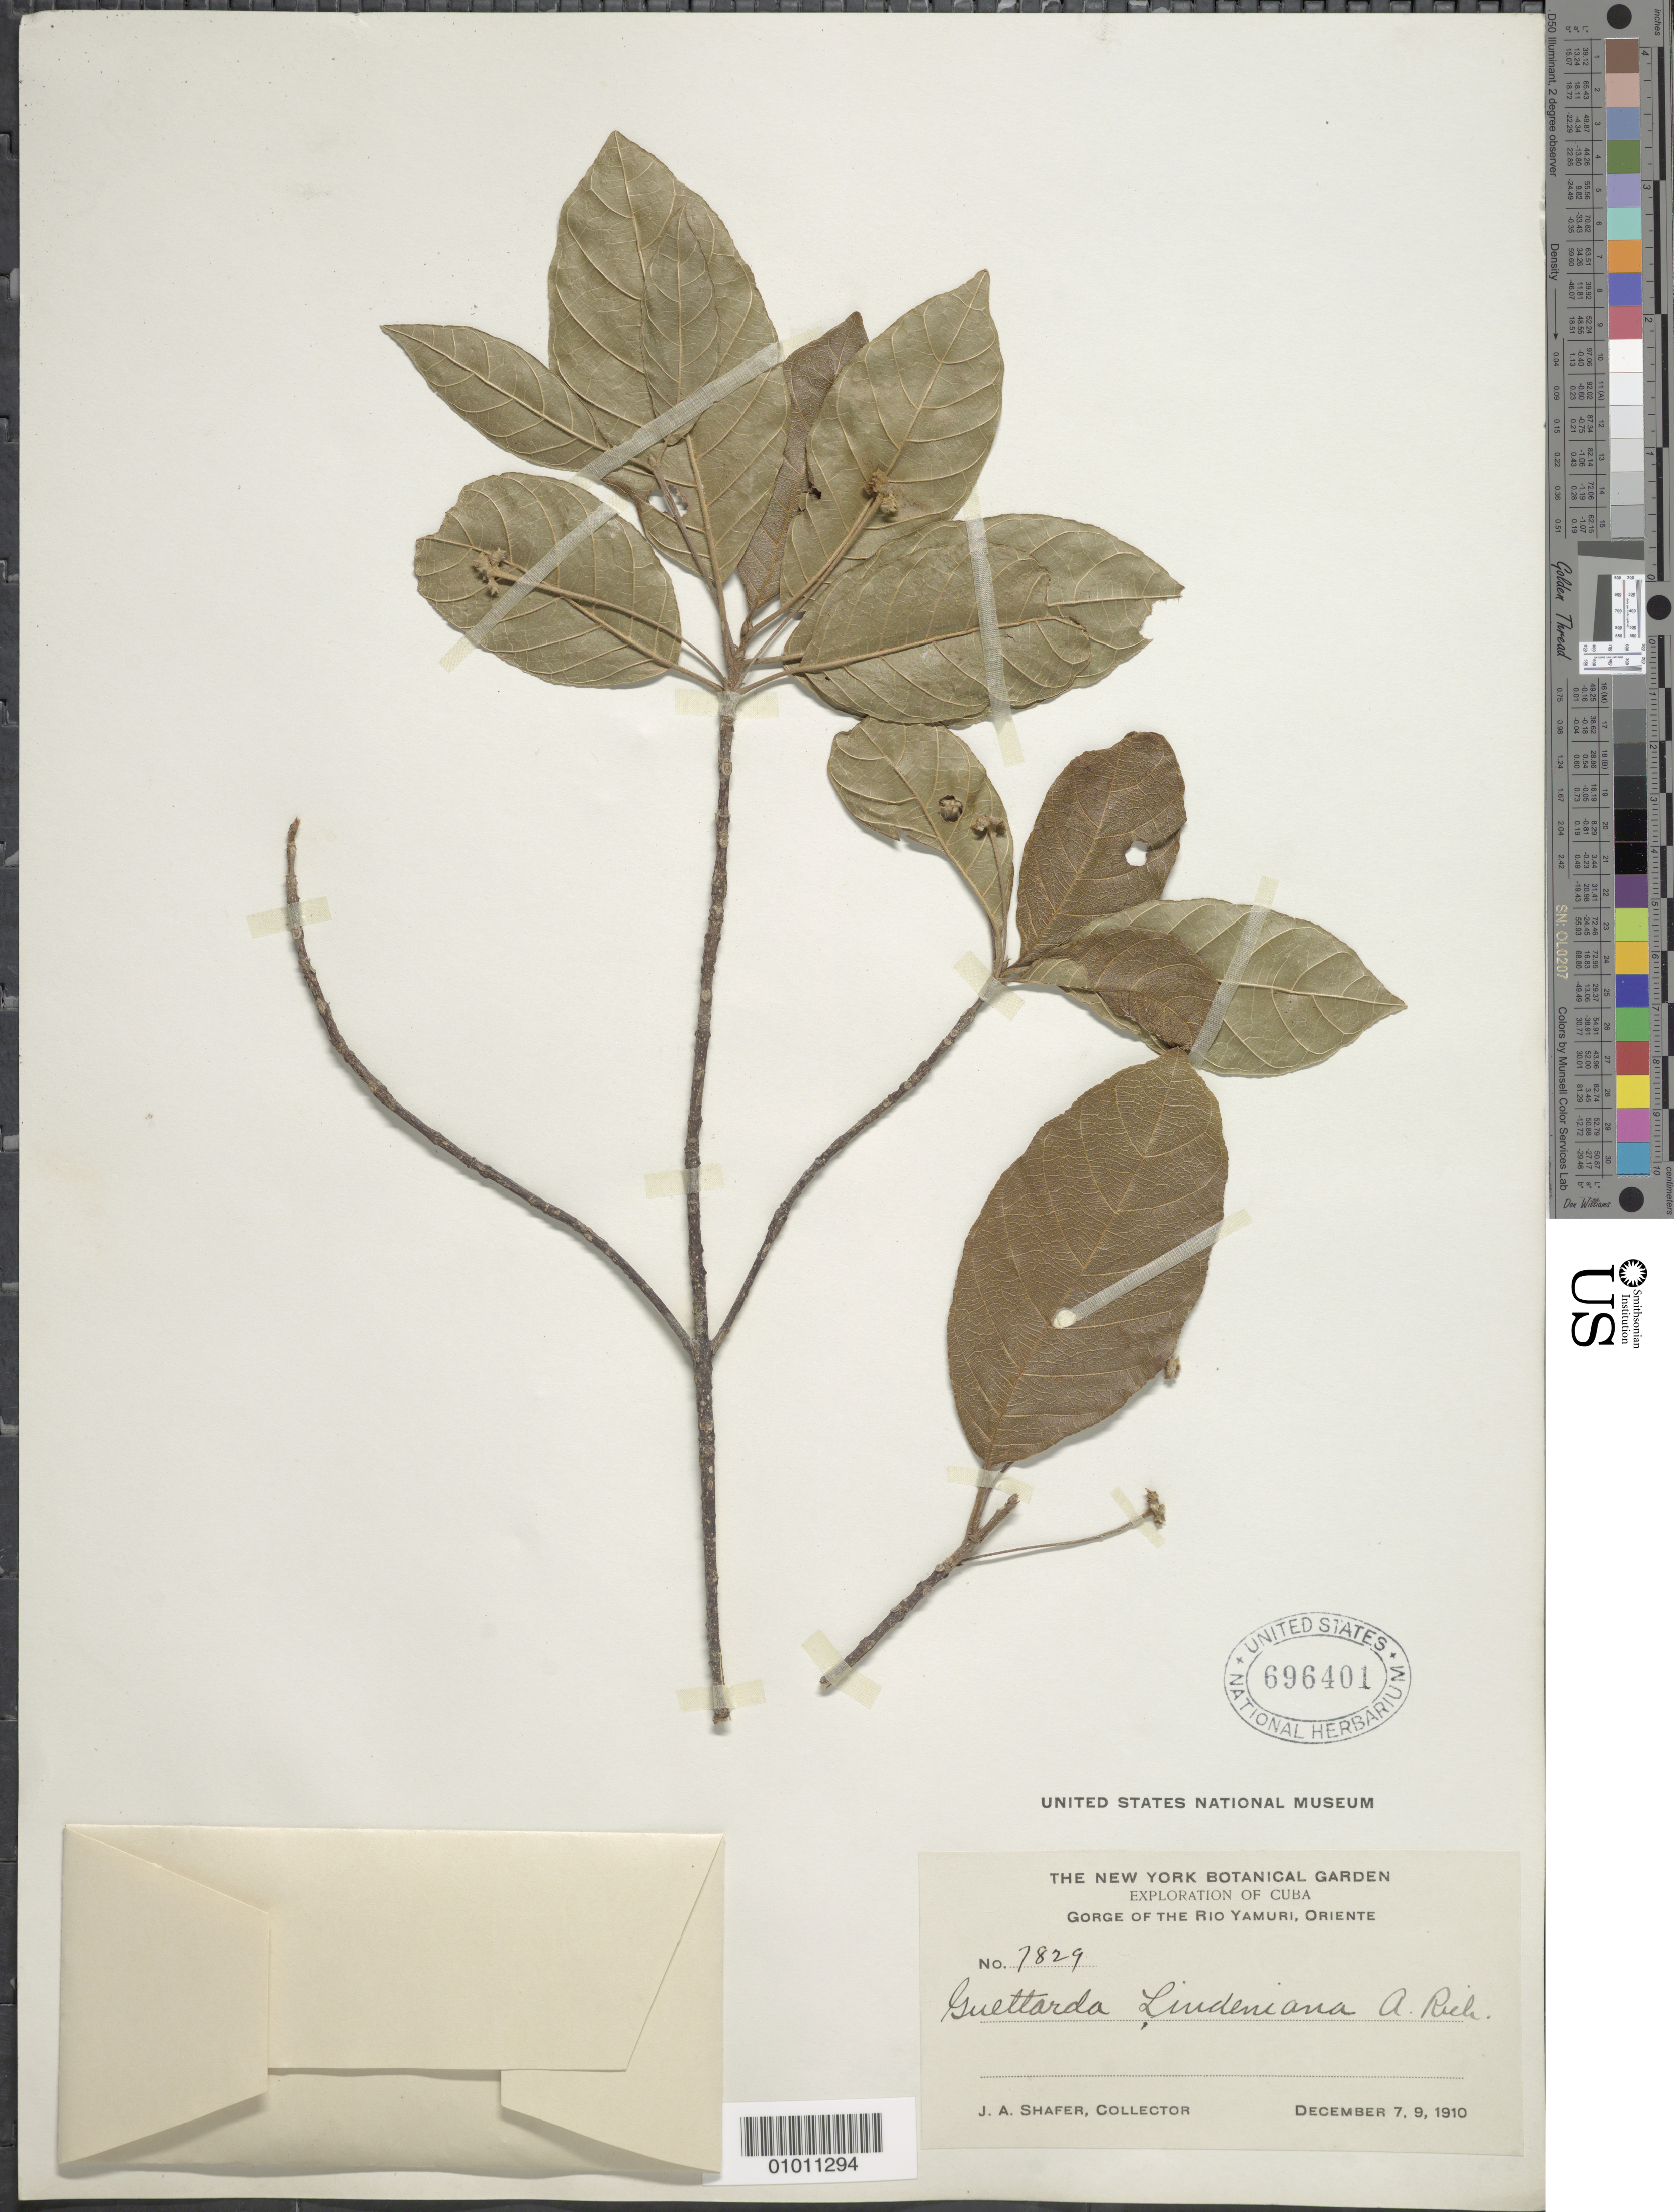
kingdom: Plantae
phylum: Tracheophyta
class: Magnoliopsida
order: Gentianales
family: Rubiaceae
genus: Guettarda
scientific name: Guettarda lindeniana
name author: A. Rich.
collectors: J. A. Shafer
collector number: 7829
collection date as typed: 07 Dec 1910 and 09 Dec 1910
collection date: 1910-12-07,1910-12-09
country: Cuba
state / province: Oriente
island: Cuba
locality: Gorge of the Rio Yamuri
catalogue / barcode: US 696401